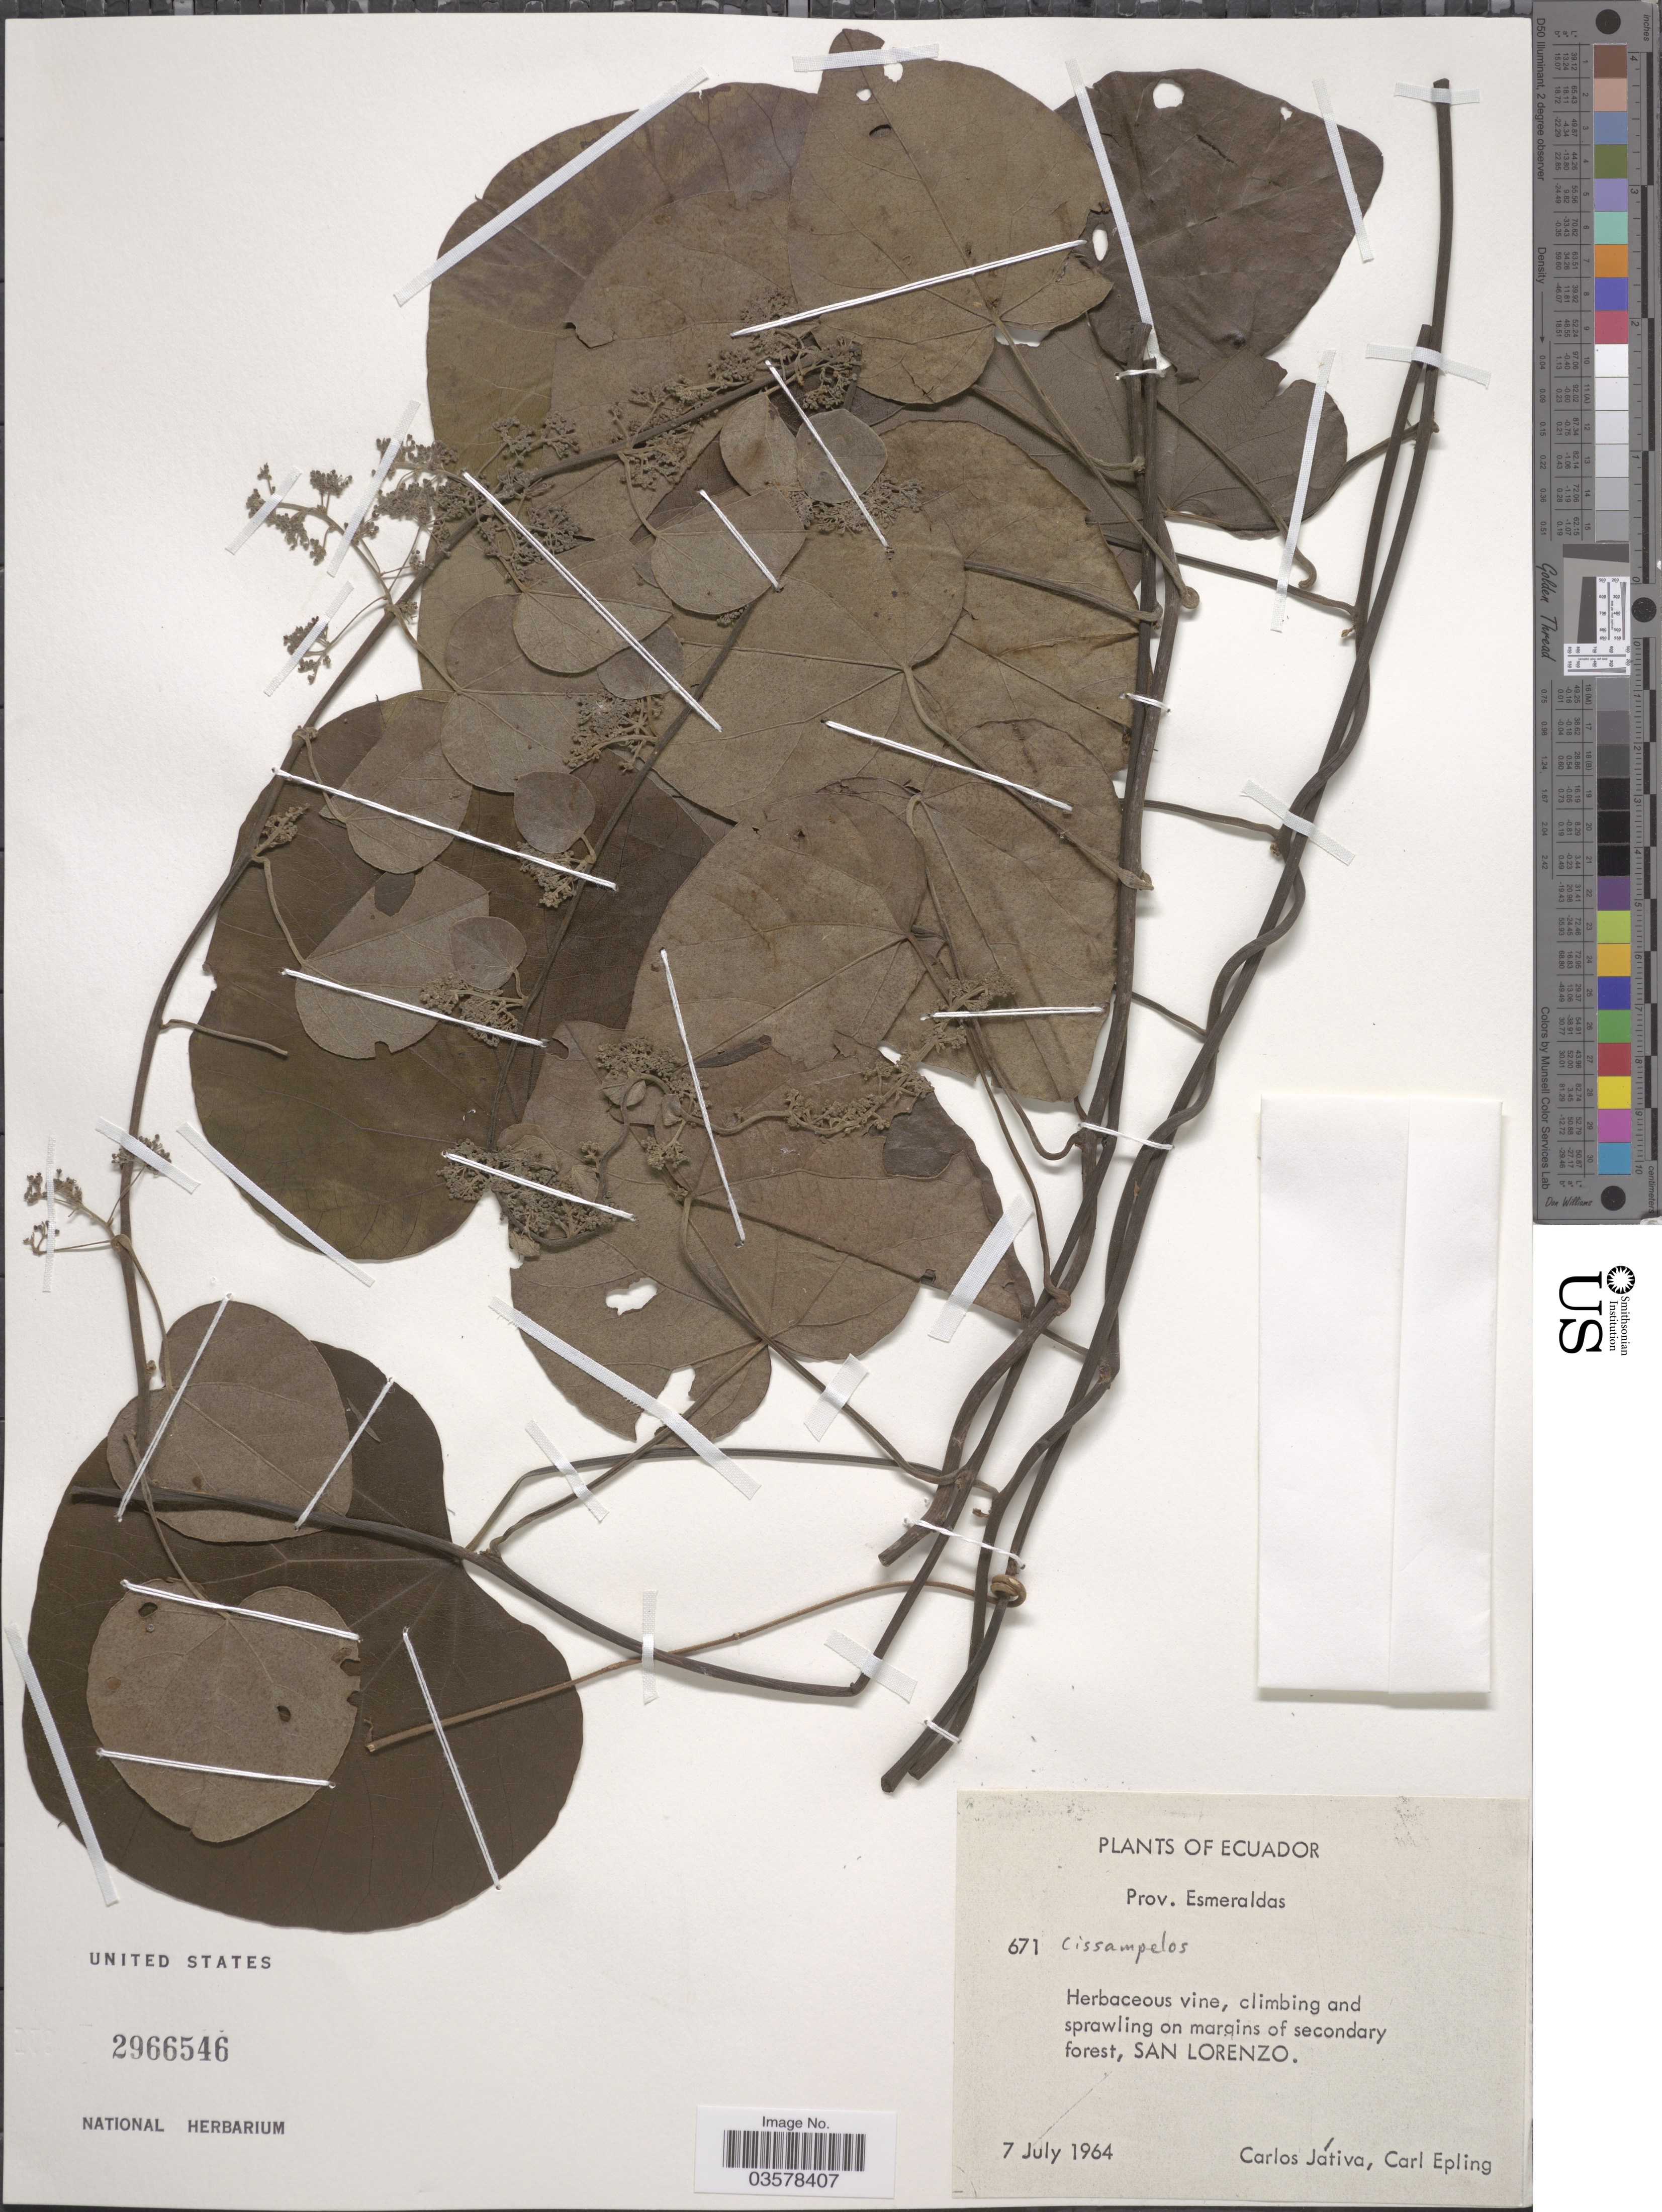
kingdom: Plantae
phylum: Tracheophyta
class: Magnoliopsida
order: Ranunculales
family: Menispermaceae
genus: Cissampelos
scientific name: Cissampelos sp.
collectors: C. D. Játiva & C. C. Epling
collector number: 671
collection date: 1964-07-07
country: Ecuador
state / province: Esmeraldas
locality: San Lorenzo.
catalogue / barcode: US 2966546